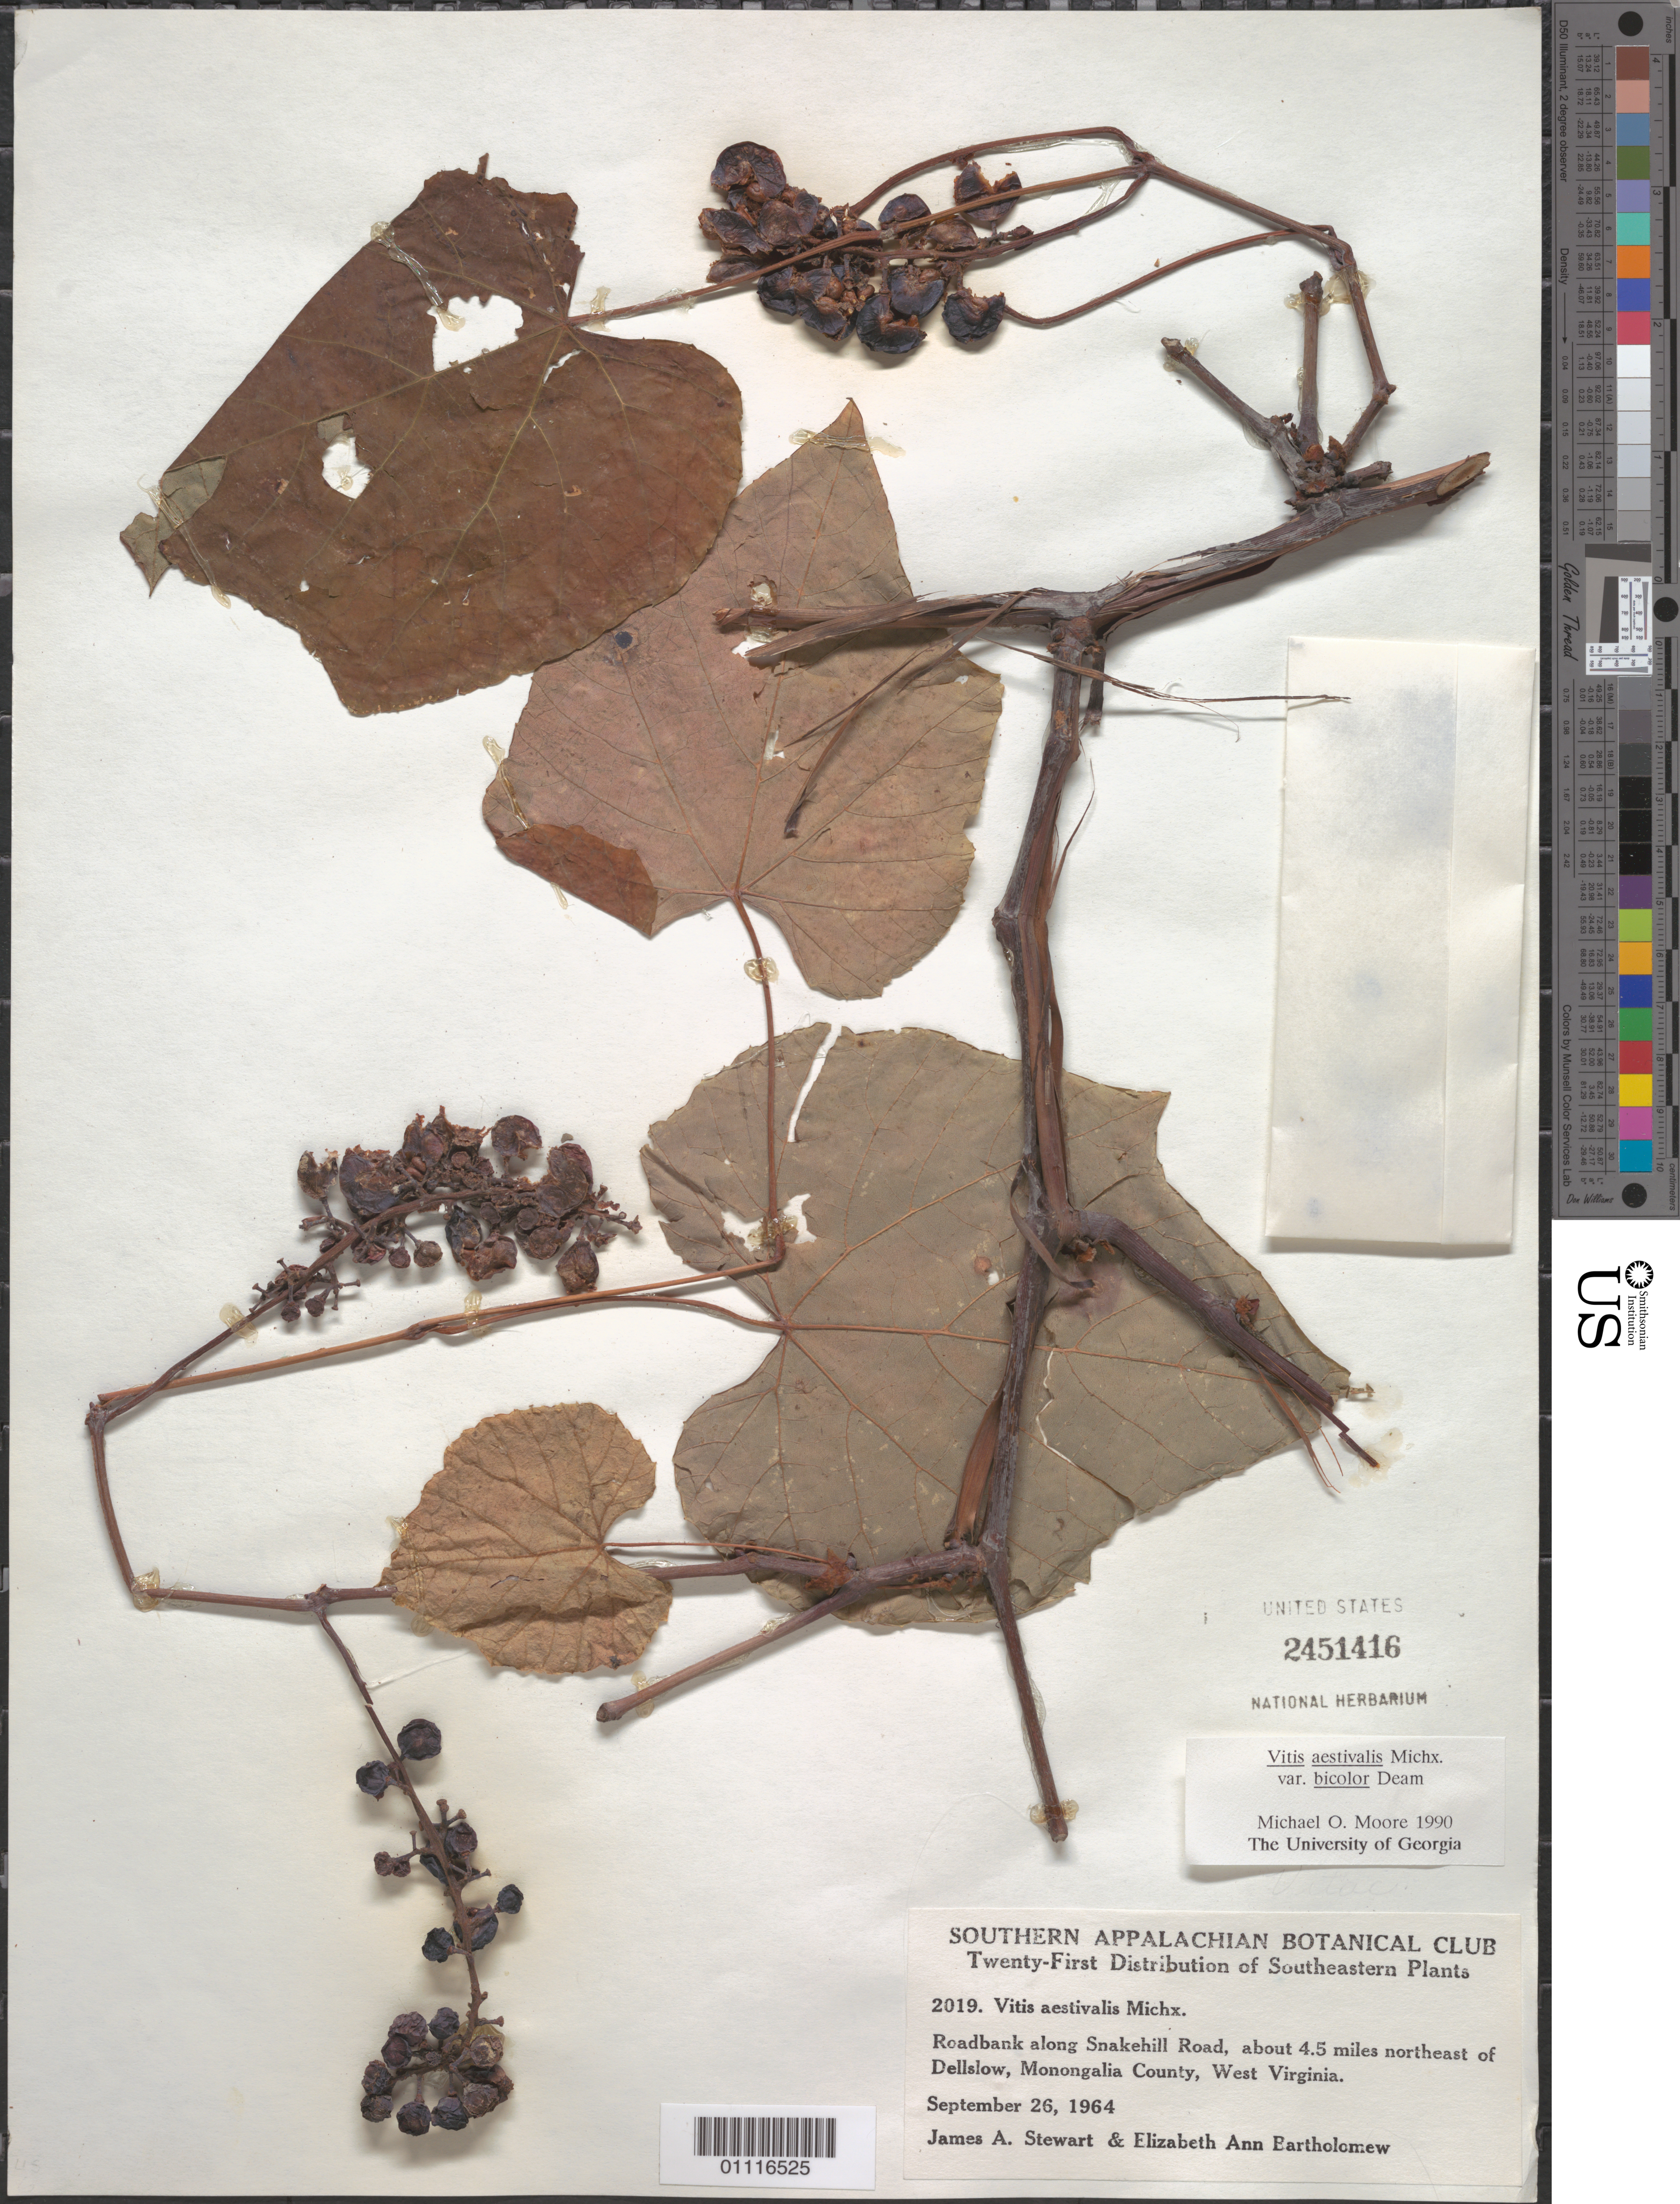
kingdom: Plantae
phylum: Tracheophyta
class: Magnoliopsida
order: Vitales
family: Vitaceae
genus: Vitis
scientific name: Vitis aestivalis var. bicolor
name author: Deam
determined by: Moore, M. O.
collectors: J. A. Stewart & E. Bartholomew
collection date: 1964-09-26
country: United States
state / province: West Virginia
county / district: Monongalia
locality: Roadbank along Snakehill Road, about 4.5 miles NE of Dellslow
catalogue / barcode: US 2451416